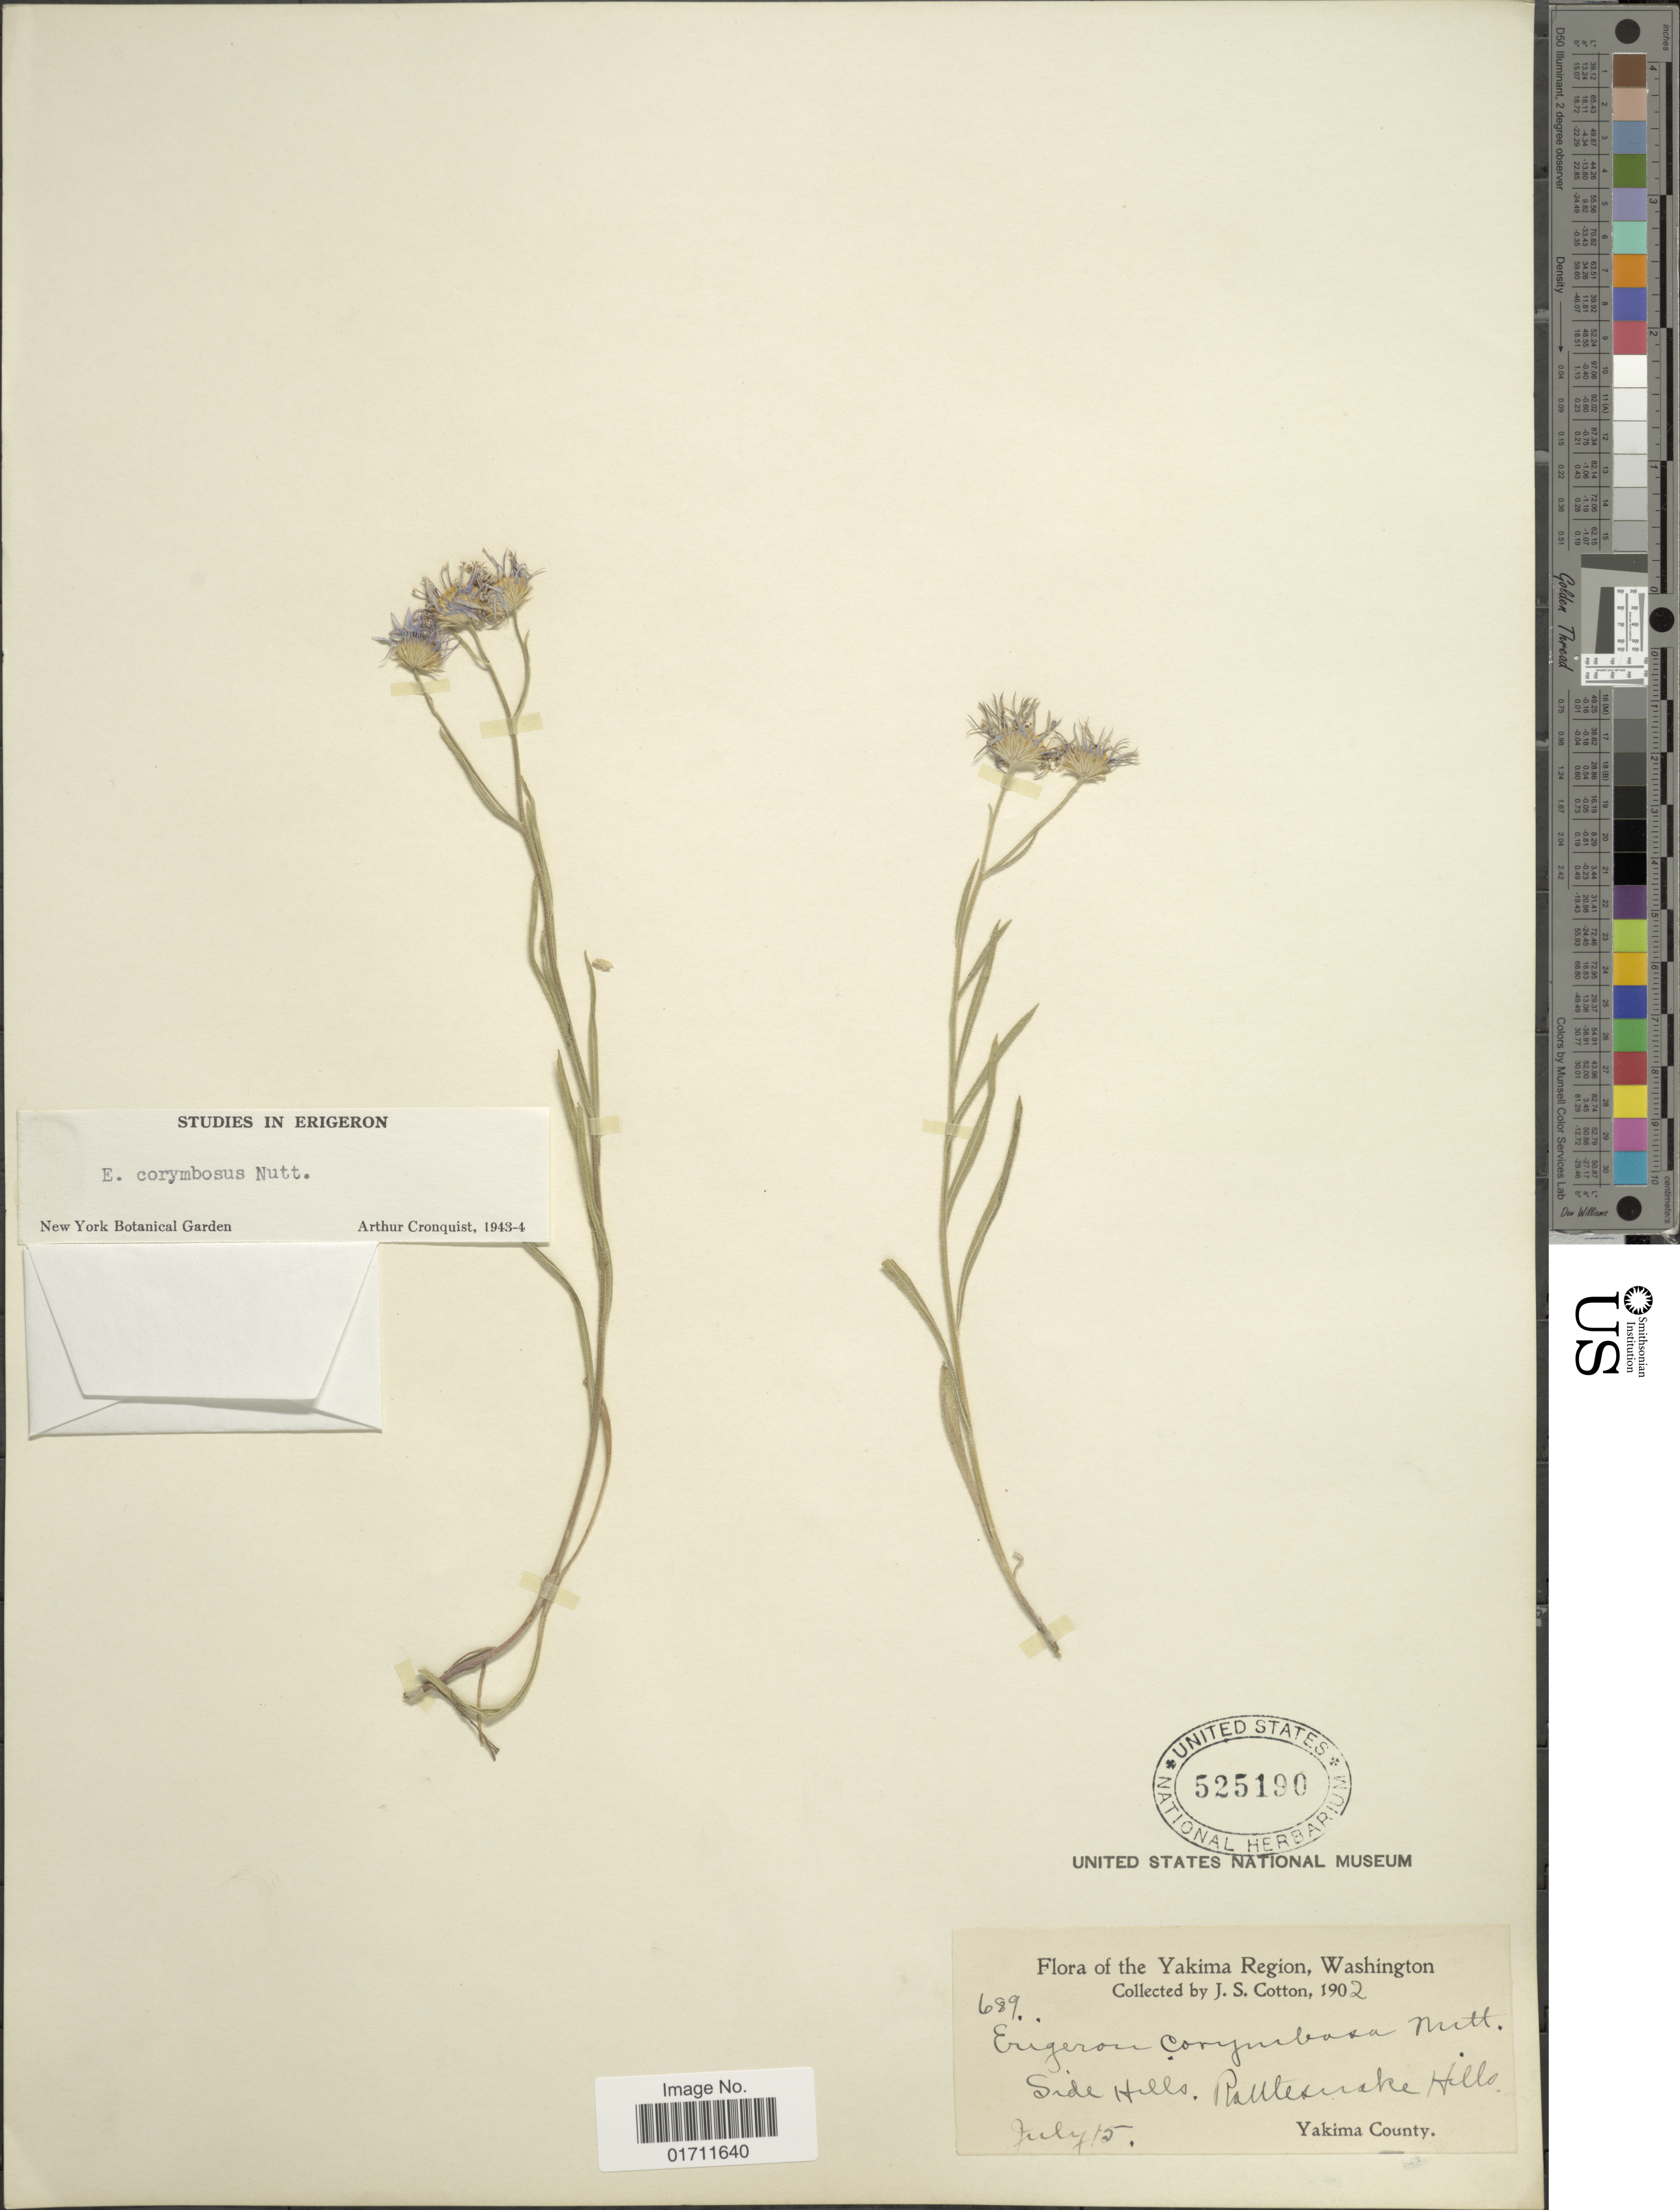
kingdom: Plantae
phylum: Tracheophyta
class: Magnoliopsida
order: Asterales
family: Asteraceae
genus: Erigeron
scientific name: Erigeron corymbosus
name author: Nutt.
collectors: J. S. Cotton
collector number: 689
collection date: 1902-07-15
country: United States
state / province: Washington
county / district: Yakima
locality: Yakima Region, Side Hills, Raulesuake Hills, Yakima County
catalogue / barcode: US 525190